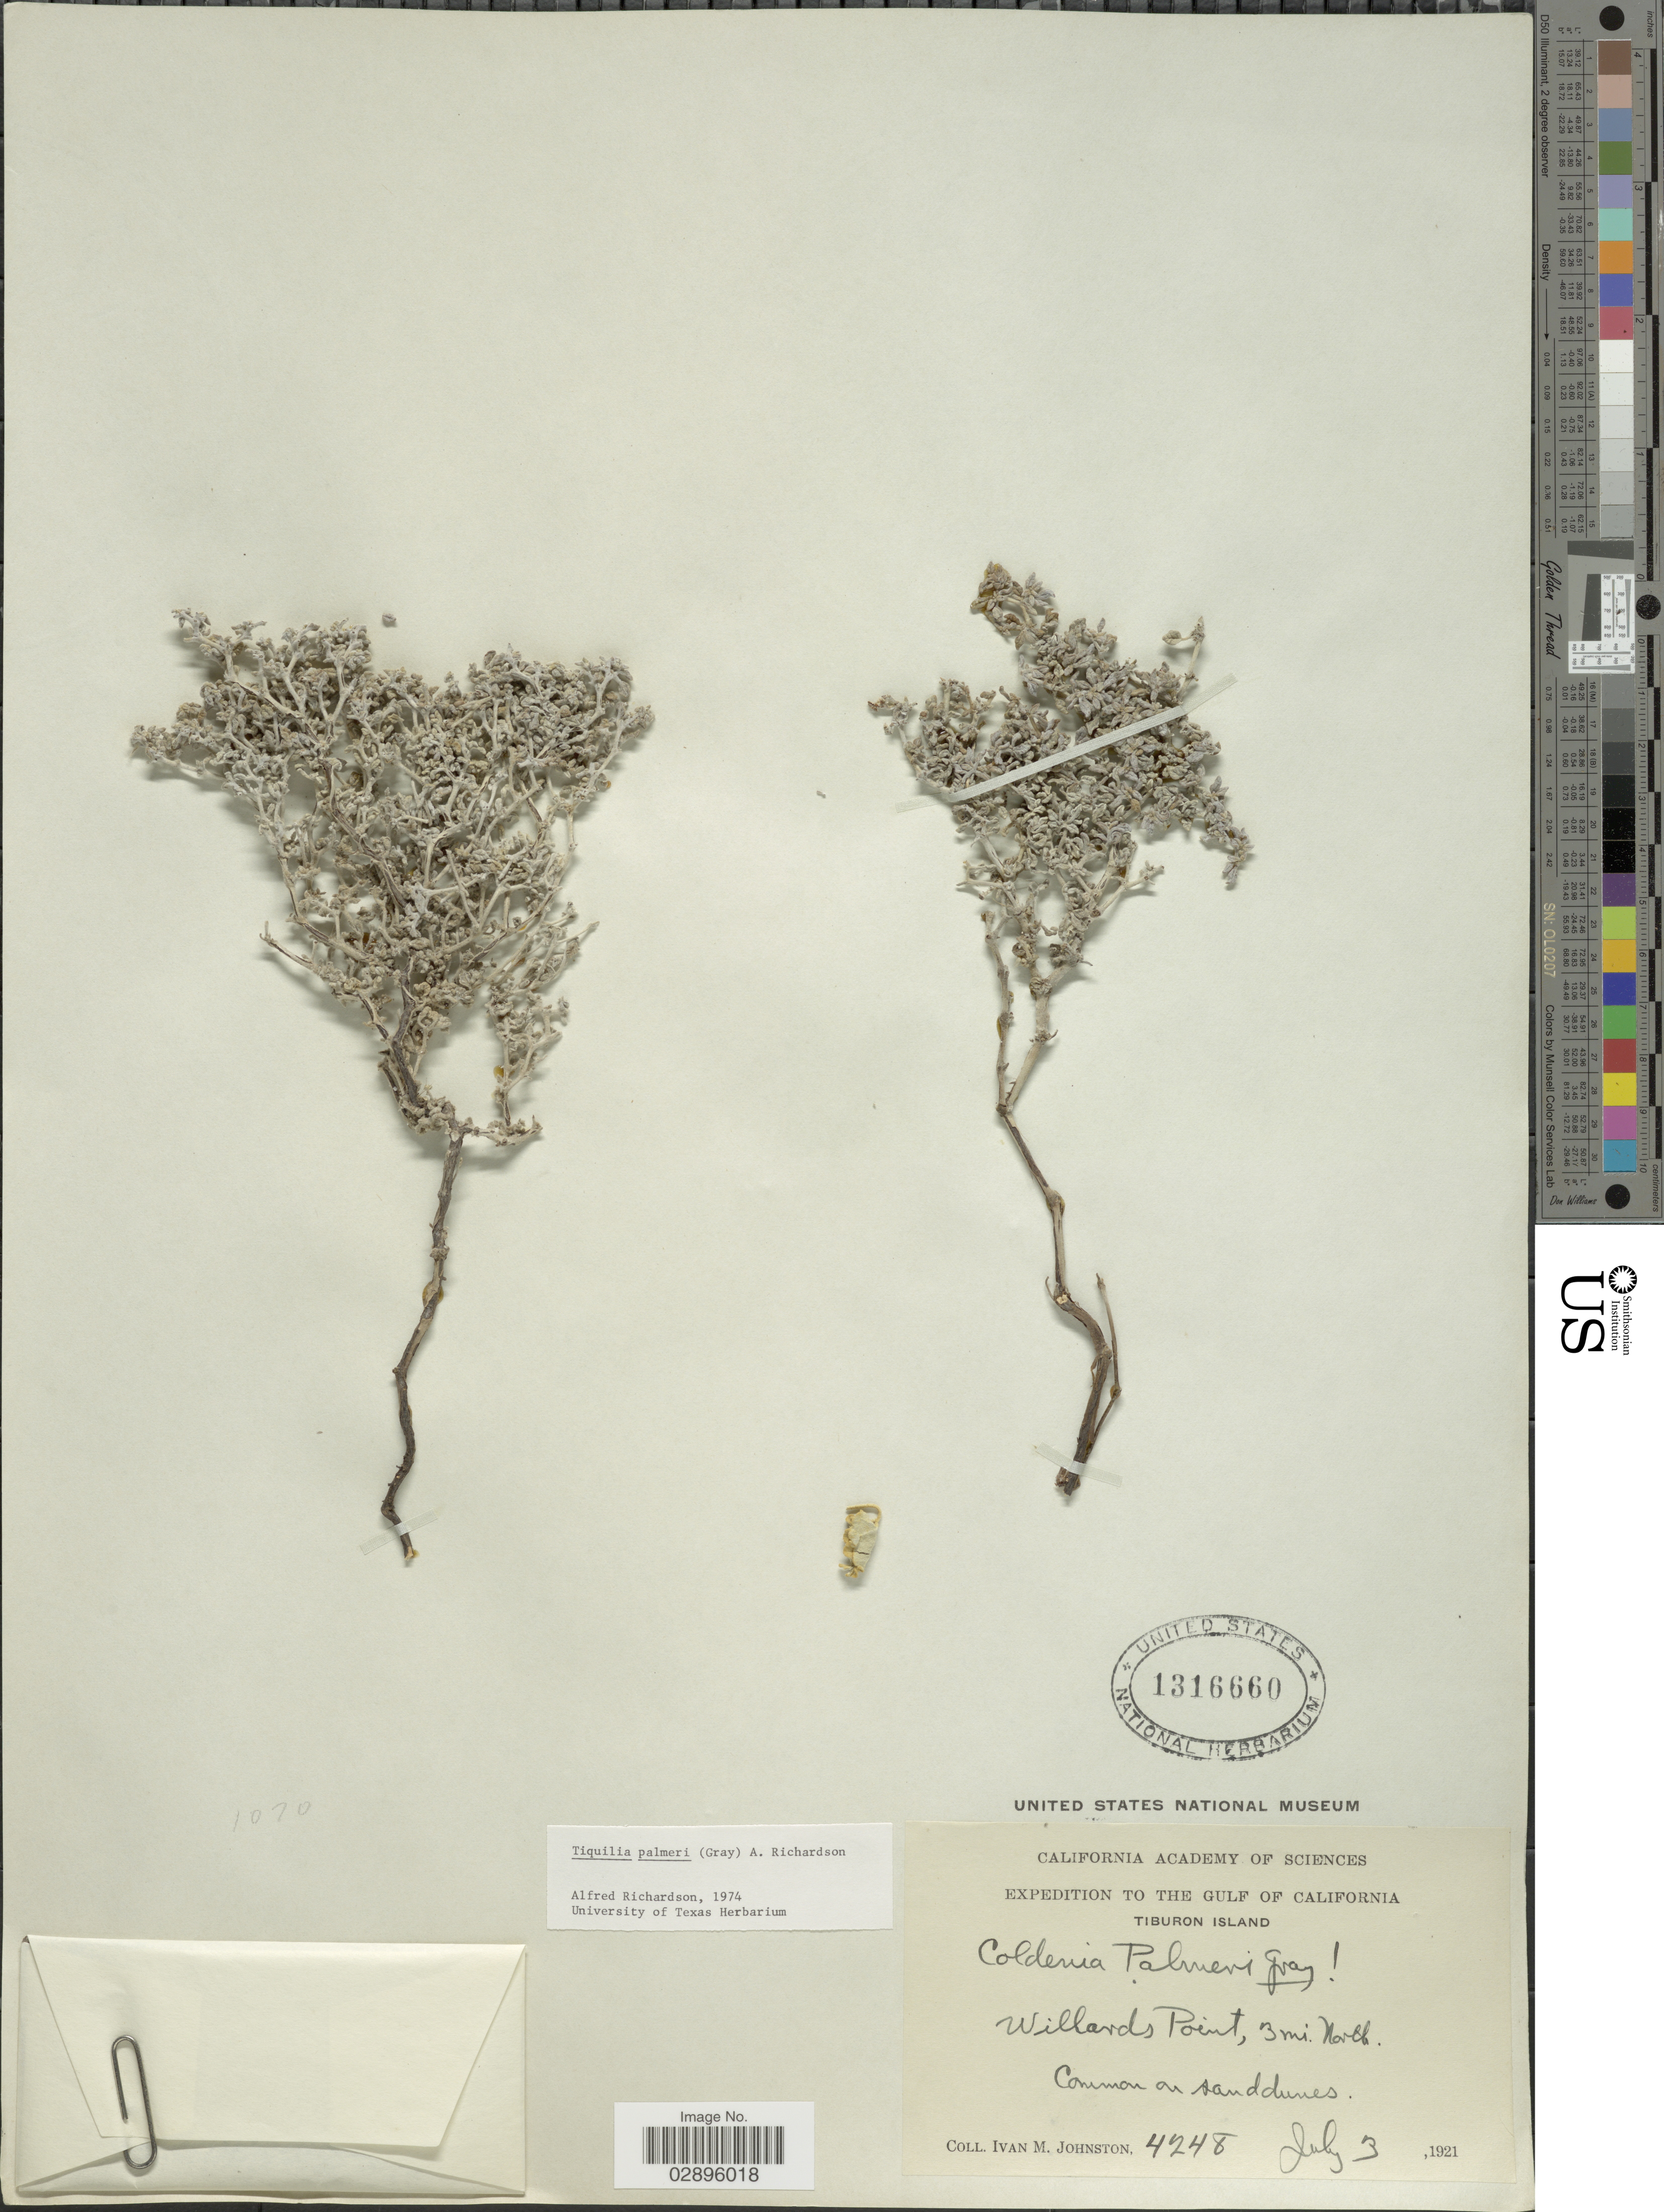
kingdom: Plantae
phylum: Tracheophyta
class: Magnoliopsida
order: Boraginales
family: Ehretiaceae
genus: Tiquilia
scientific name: Tiquilia palmeri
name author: (A. Gray) A.T. Richardson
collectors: I.M. Johnston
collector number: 4248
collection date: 1921-07-03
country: Mexico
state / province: Sonora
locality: The Gulf of California. Tiburon Island. Willards Point, 3 mi. North.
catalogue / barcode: US 1316660